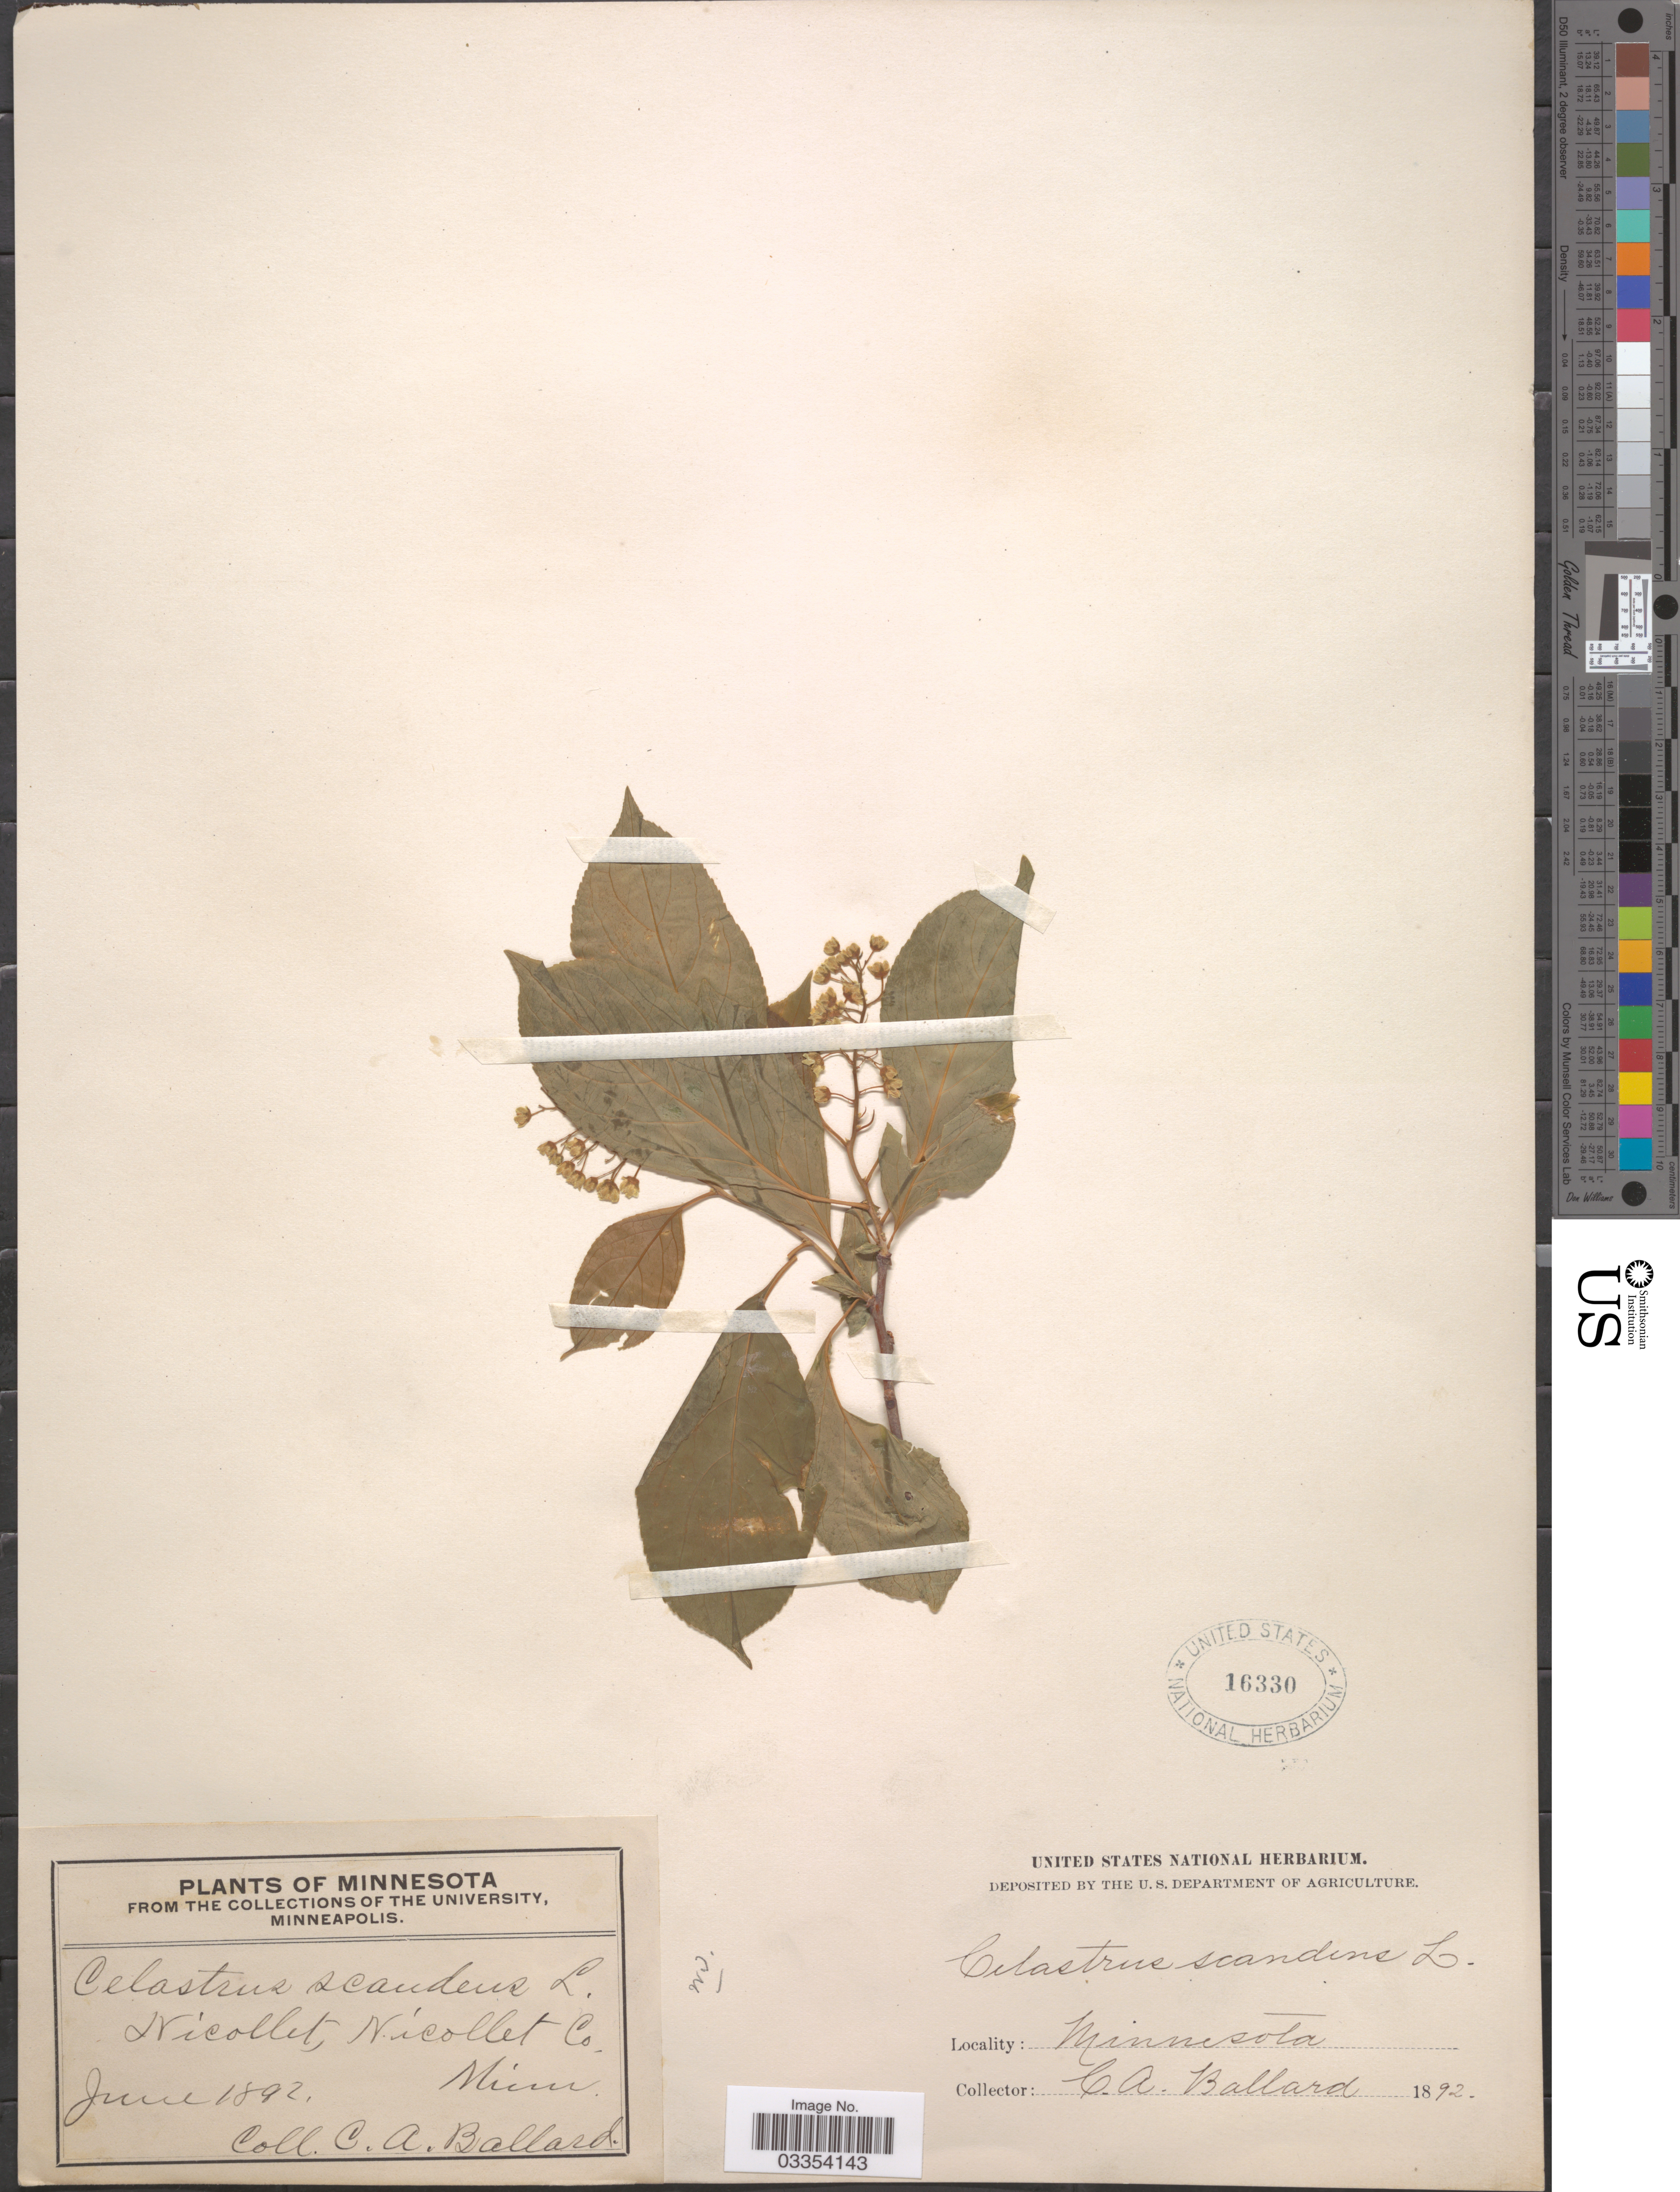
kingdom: Plantae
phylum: Tracheophyta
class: Magnoliopsida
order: Celastrales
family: Celastraceae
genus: Celastrus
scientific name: Celastrus scandens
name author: L.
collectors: C. A. Ballard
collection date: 1892-06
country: United States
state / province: Minnesota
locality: Nicollet, Nicollet Co.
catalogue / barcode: US 16330